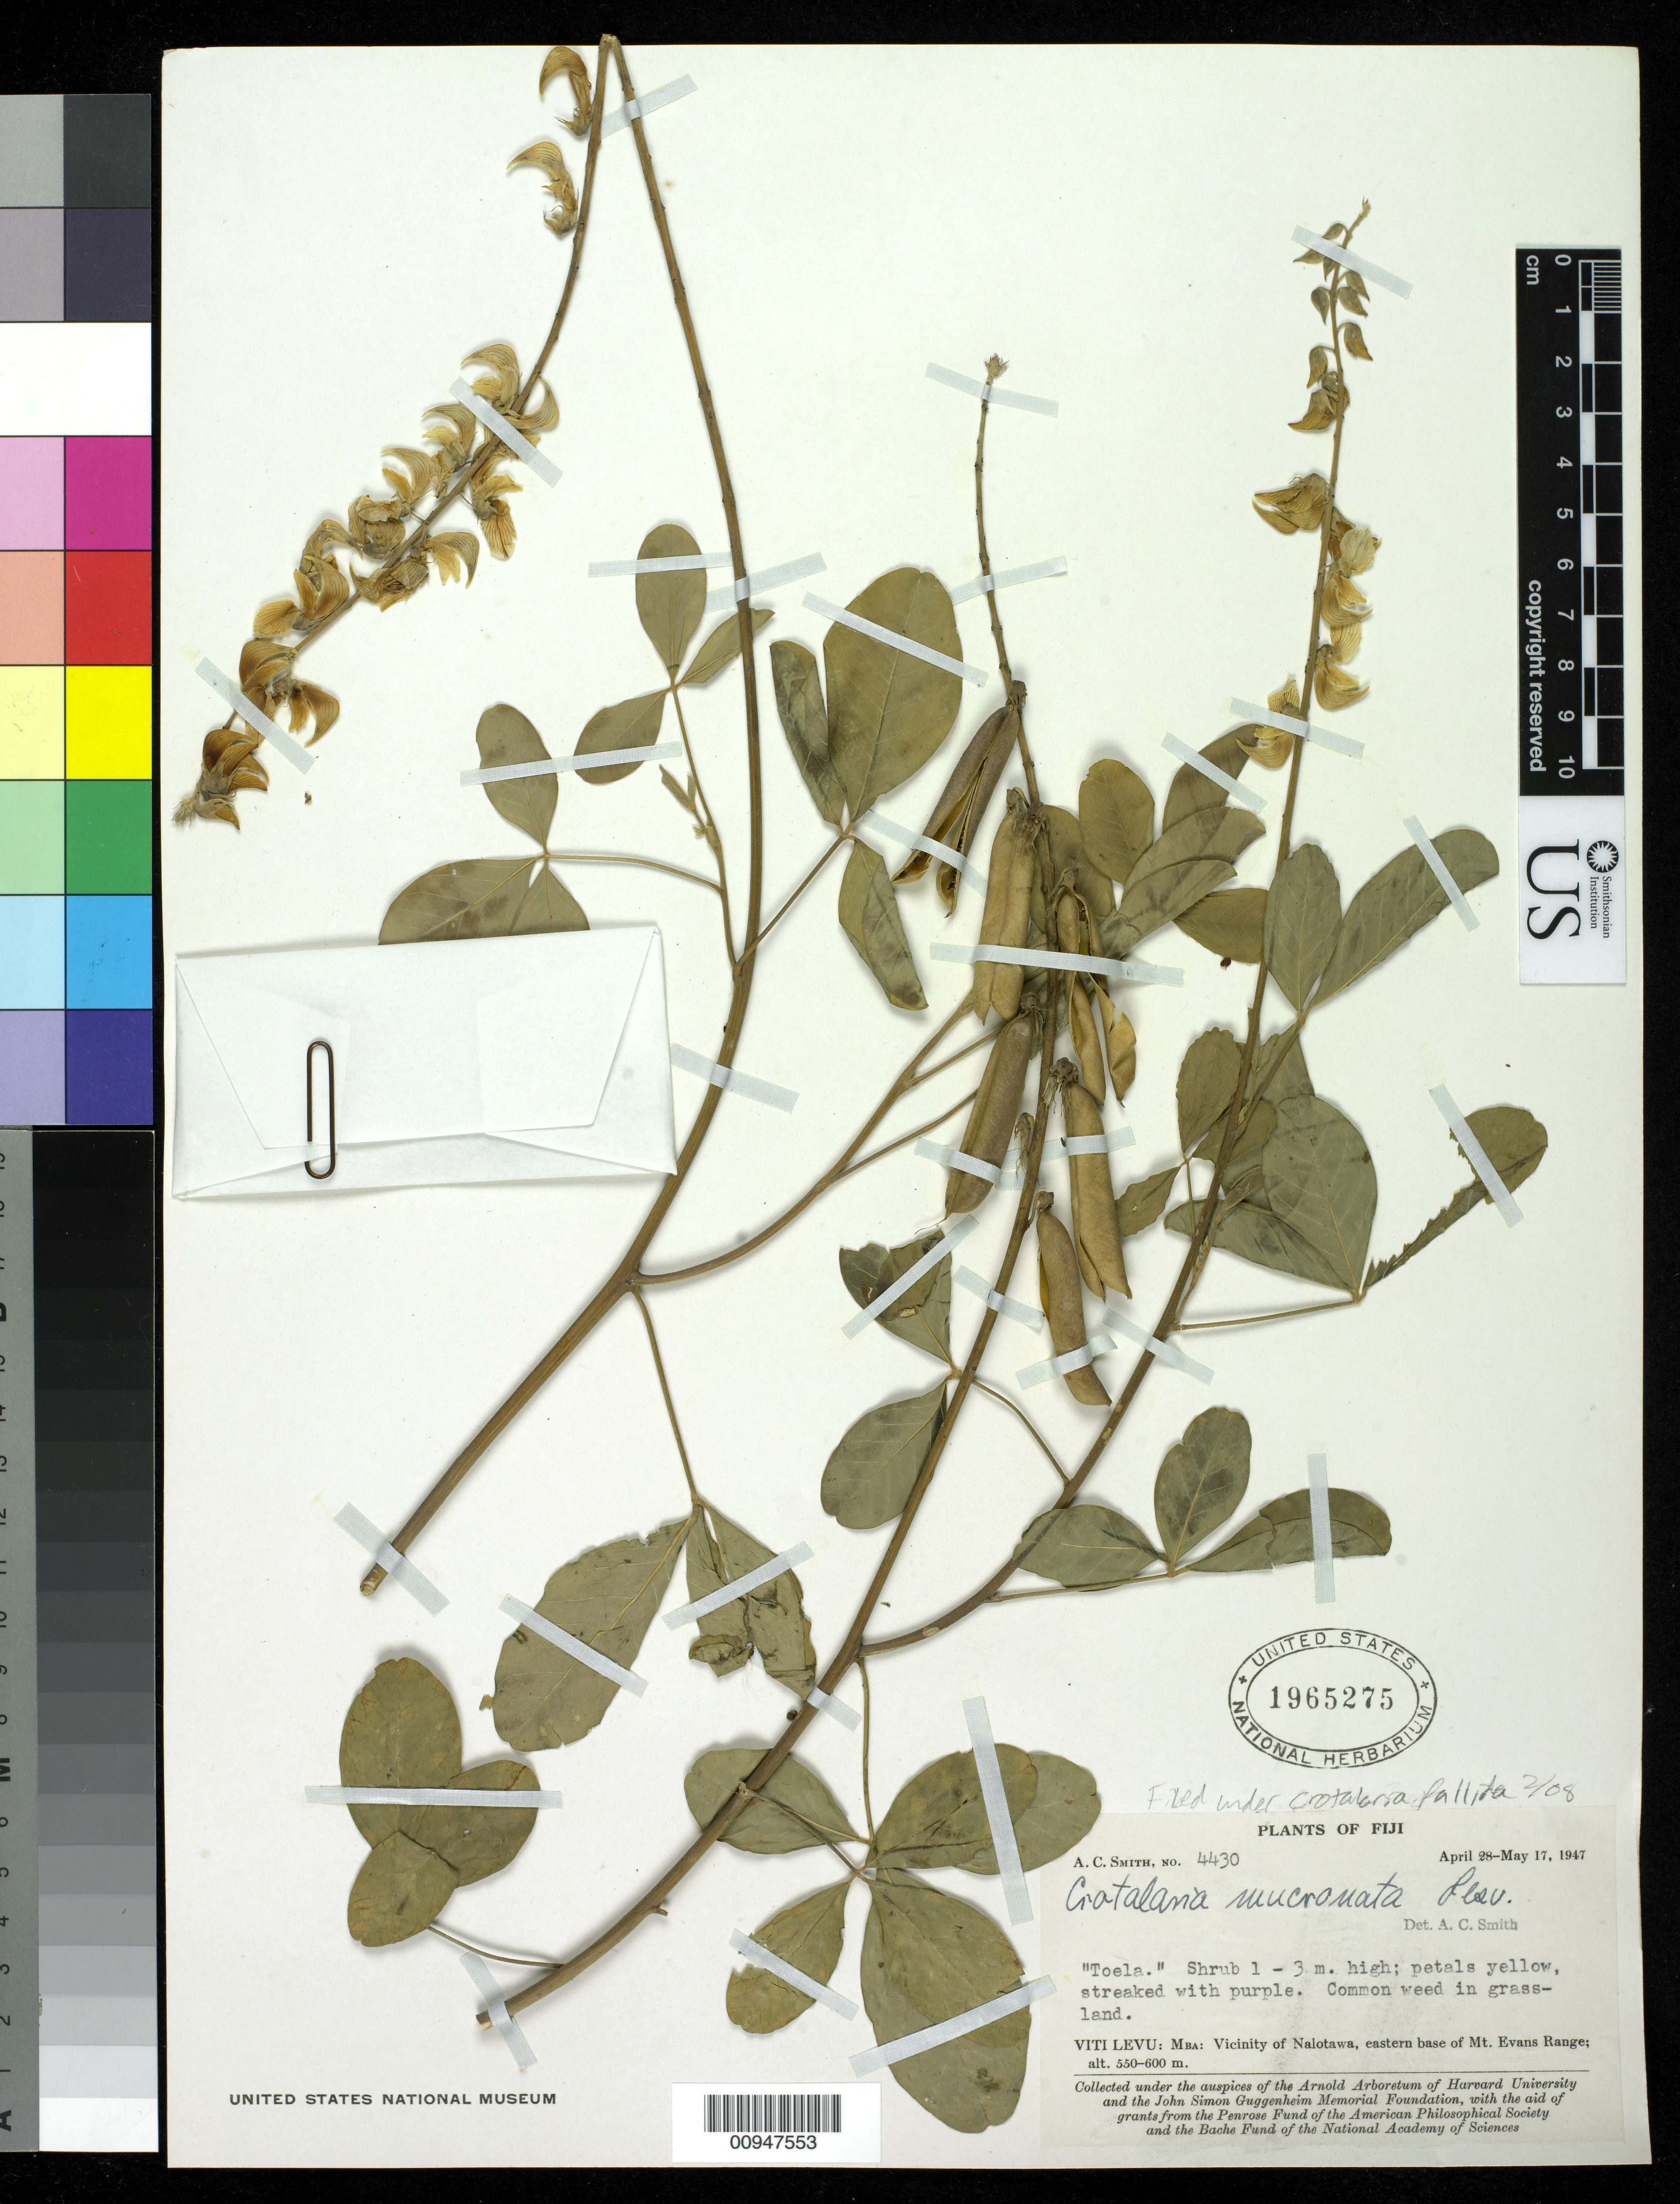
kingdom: Plantae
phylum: Tracheophyta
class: Magnoliopsida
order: Fabales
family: Fabaceae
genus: Crotalaria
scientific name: Crotalaria pallida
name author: Aiton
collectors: C. A. Smith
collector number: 4430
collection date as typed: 28 Apr 1947 to 17 May 1947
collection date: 1947-04-28/1947-05-17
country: Fiji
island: Viti Levu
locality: Viti Levu: vicinity of Nalotawa, eastern base of Mt. Evans range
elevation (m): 550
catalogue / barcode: US 1965275